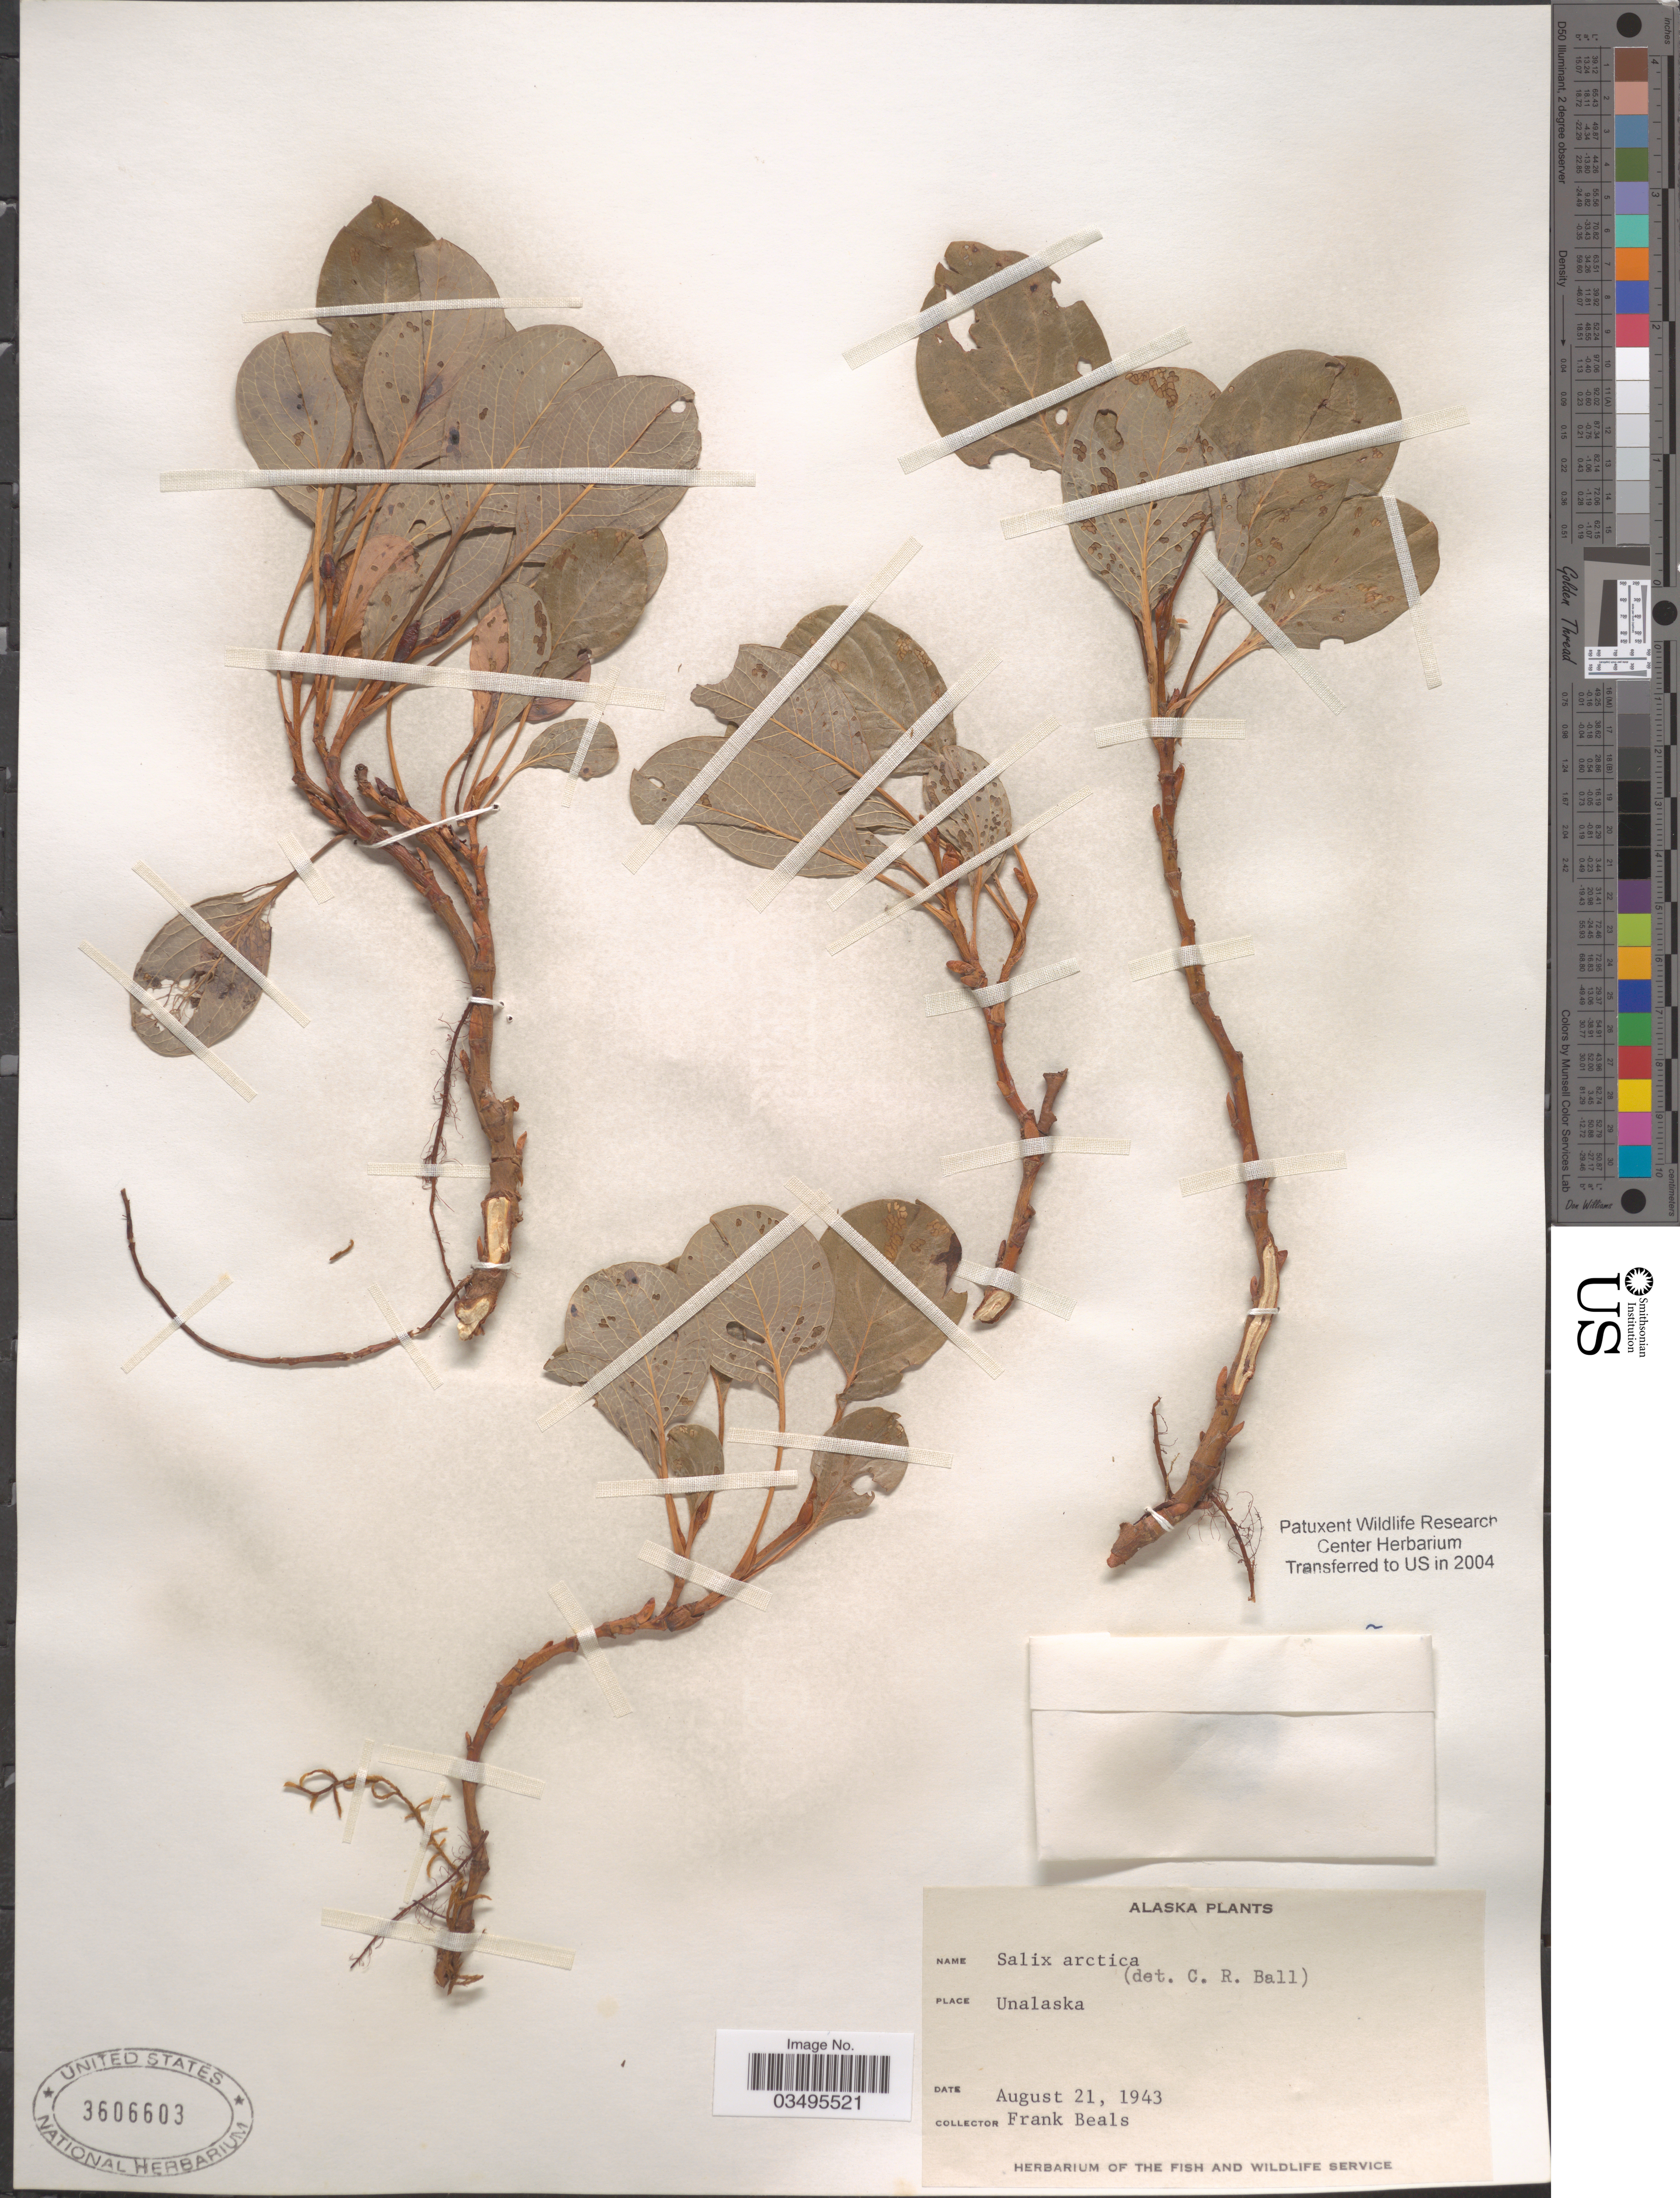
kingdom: Plantae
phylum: Tracheophyta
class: Magnoliopsida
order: Malpighiales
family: Salicaceae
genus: Salix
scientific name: Salix arctica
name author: Pall.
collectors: F. Beals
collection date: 1943-08-21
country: United States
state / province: Alaska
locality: Unalaska.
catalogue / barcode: US 3606603